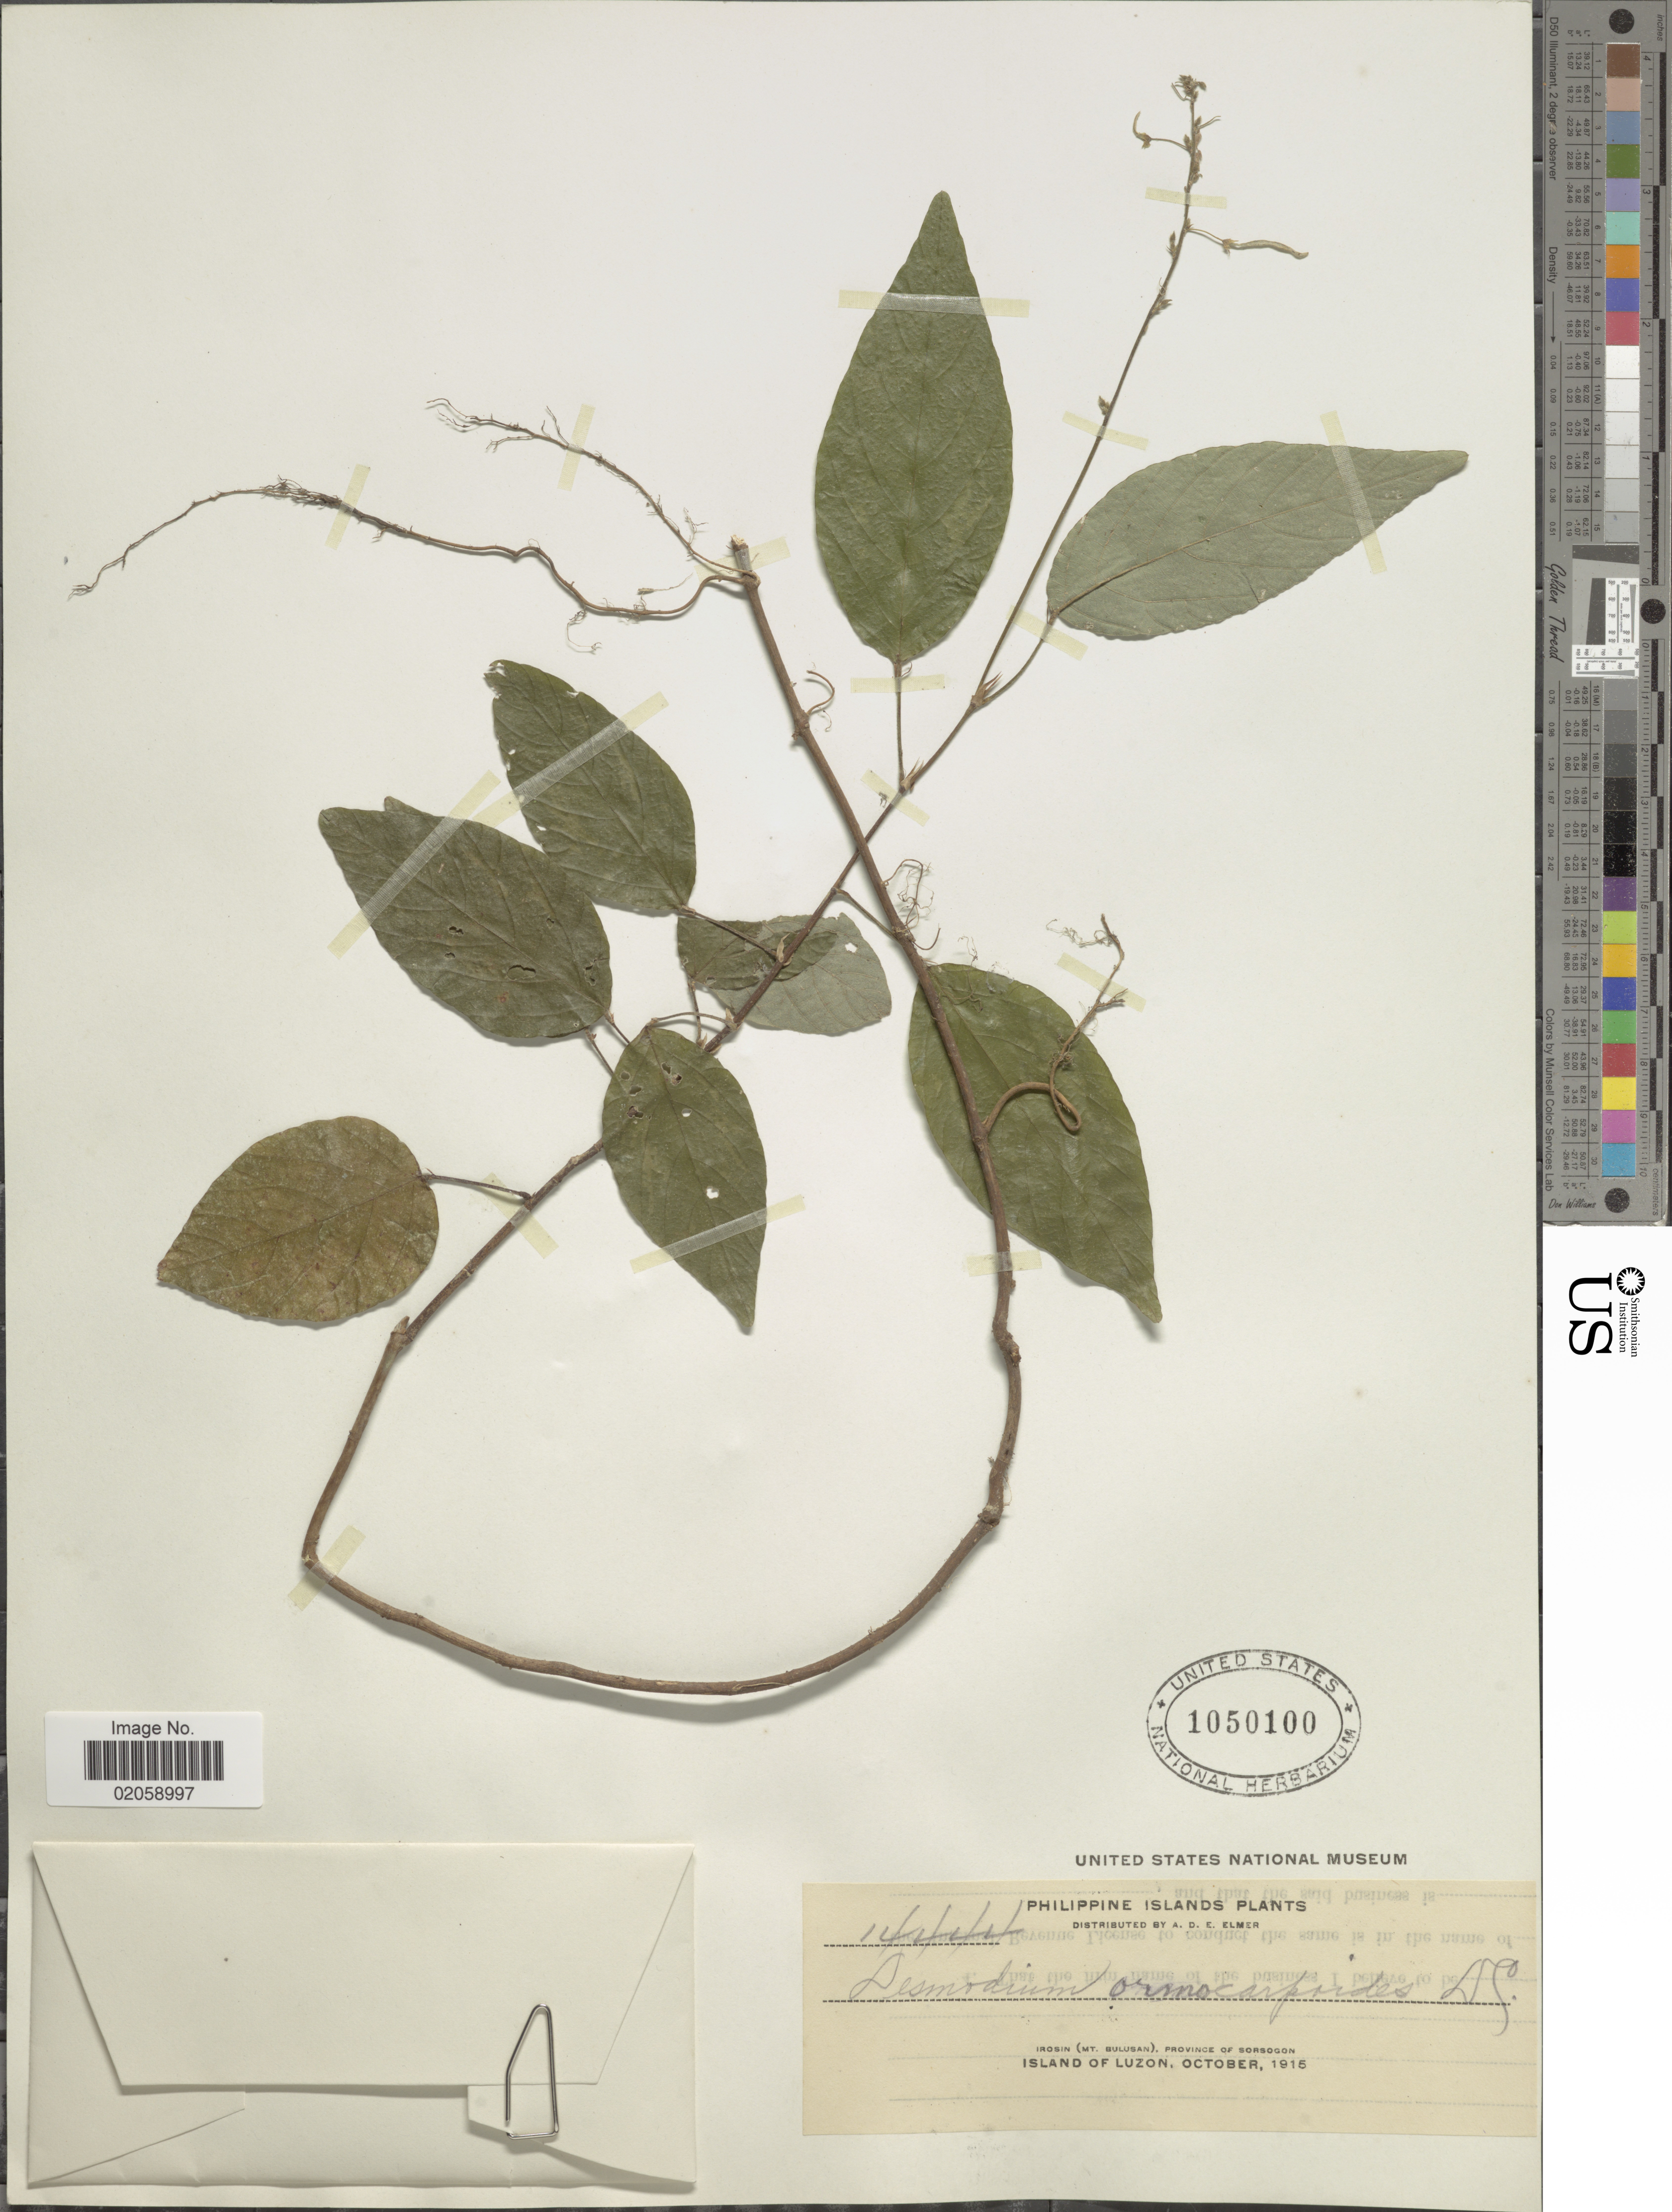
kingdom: Plantae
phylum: Tracheophyta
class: Magnoliopsida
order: Fabales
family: Fabaceae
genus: Hanslia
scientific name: Hanslia ormocarpoides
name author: (DC.) H. Ohashi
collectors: A. D. E. Elmer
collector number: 14444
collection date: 1915-10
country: Philippines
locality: Philippine Islands. Irosin (Mt. Bulusan), Province of Sorsogon. Island of Luzon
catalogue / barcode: US 1050100